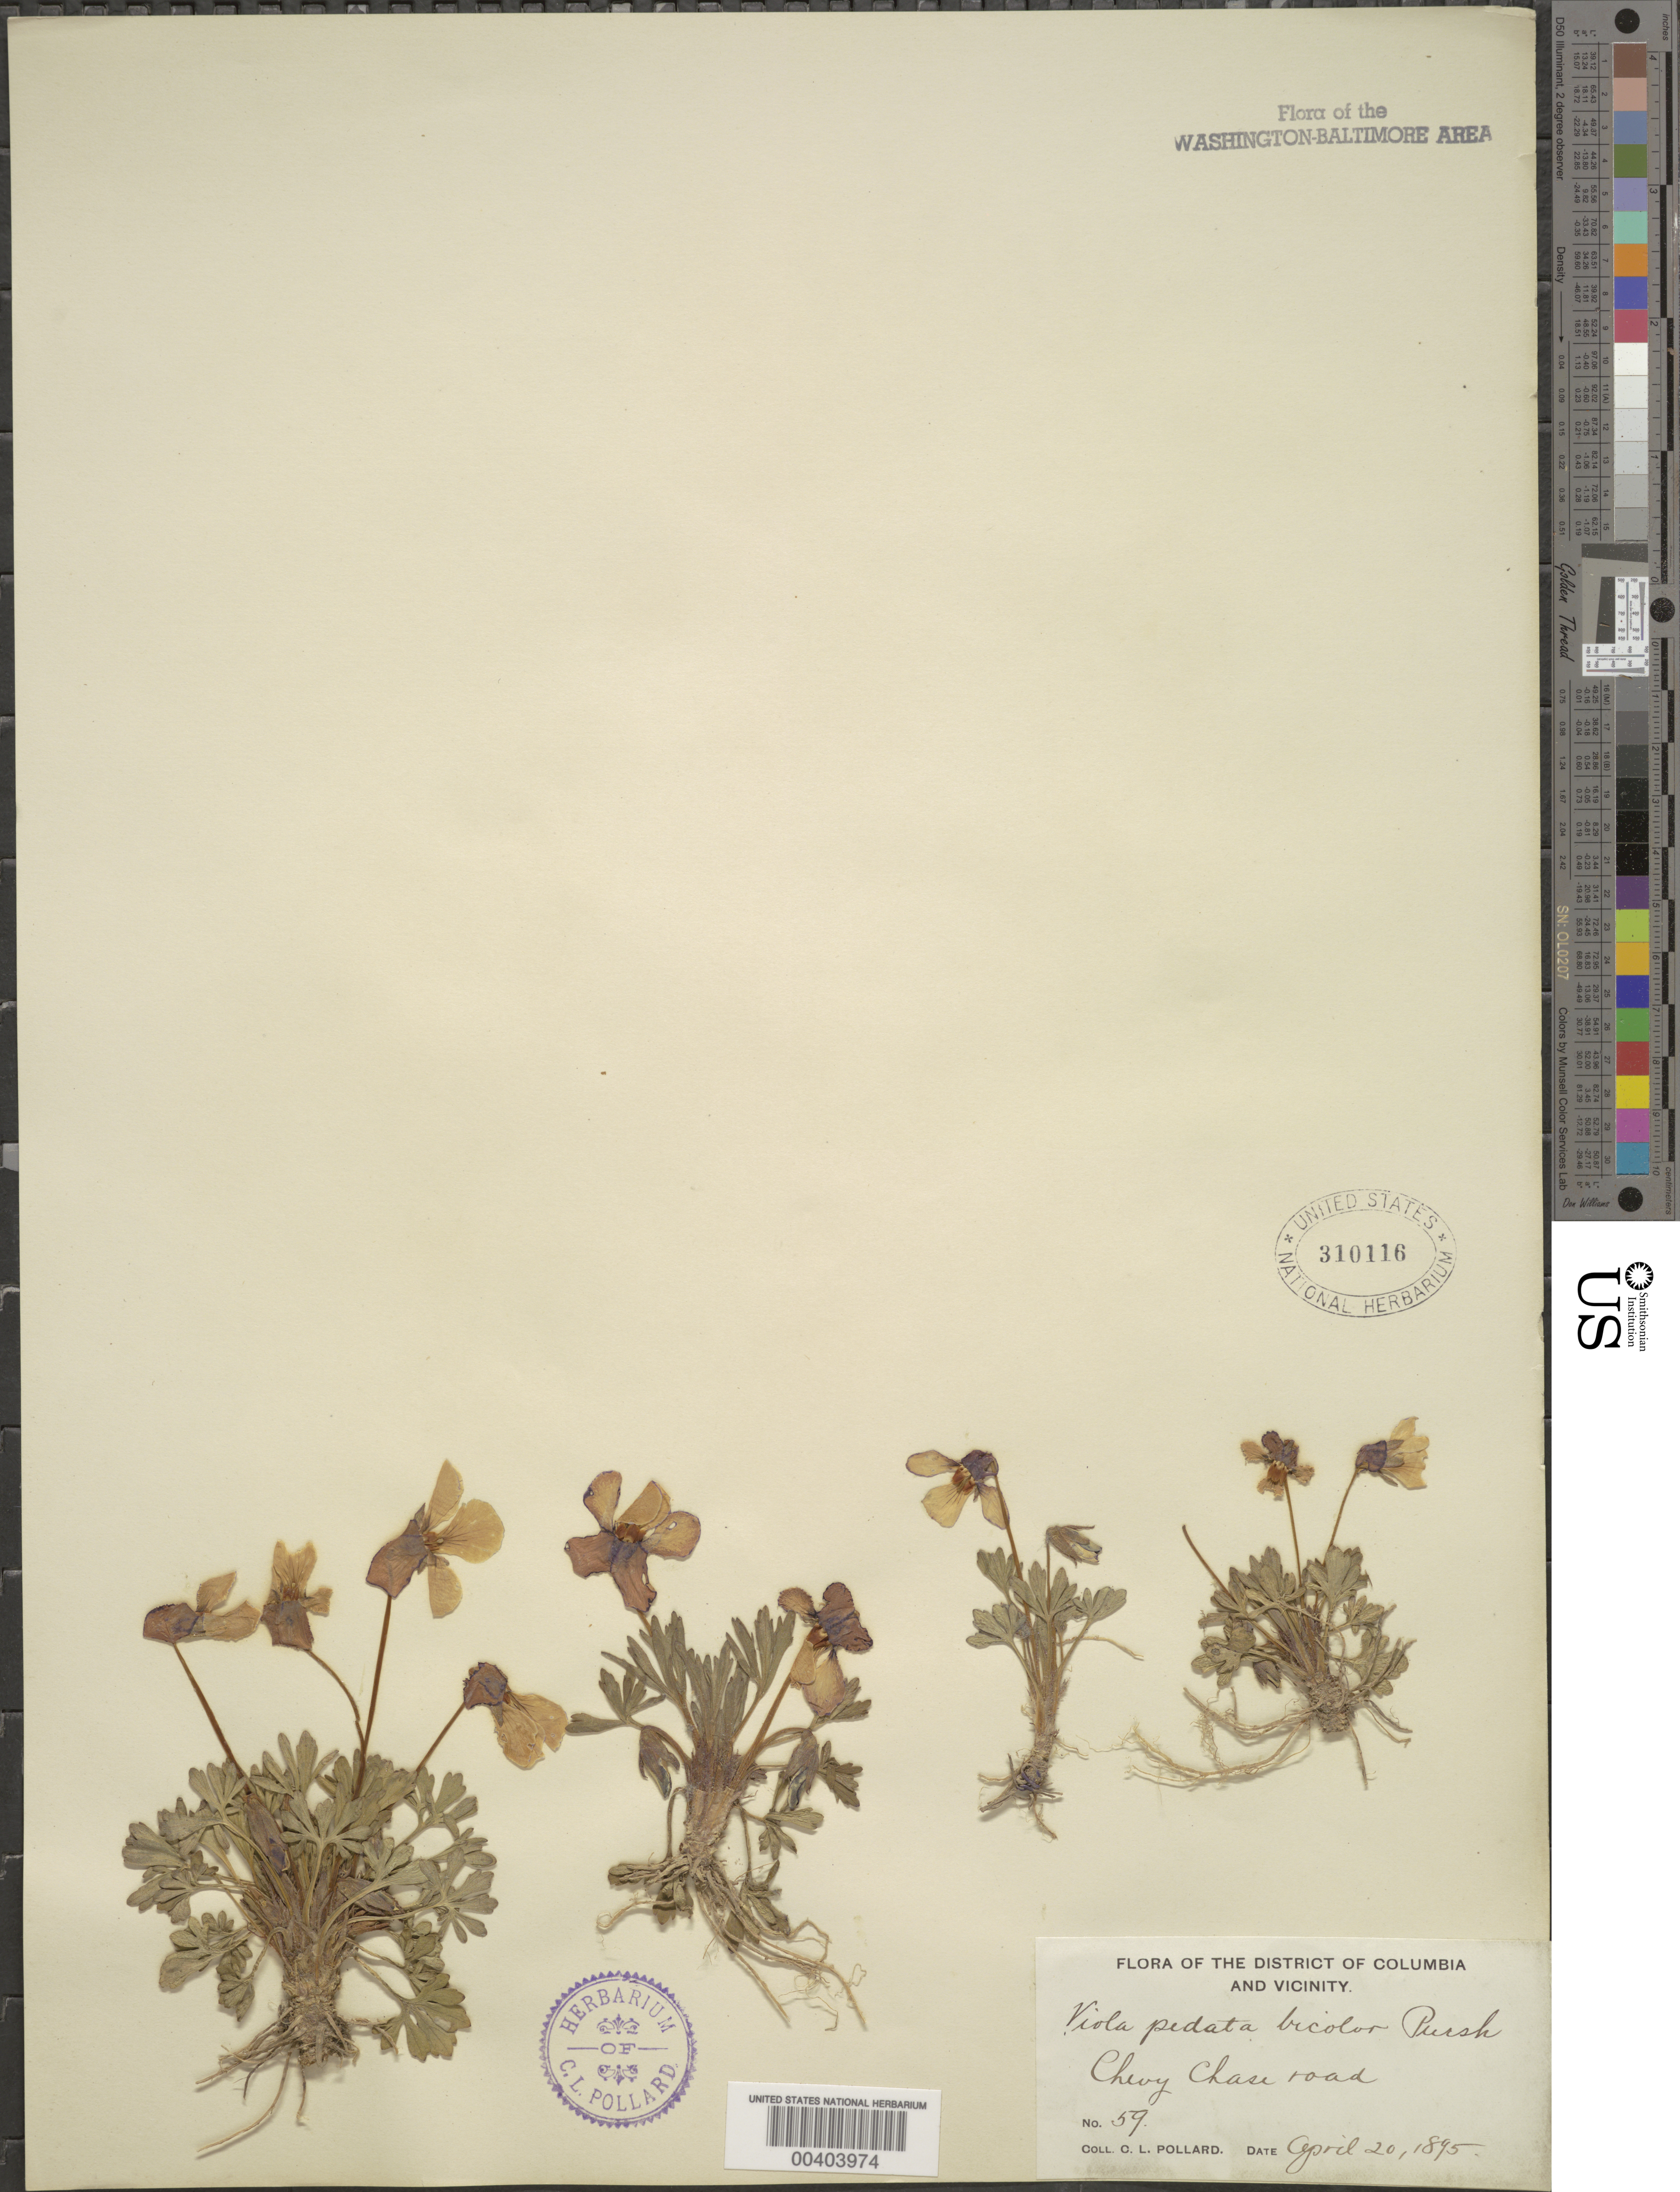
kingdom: Plantae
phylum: Tracheophyta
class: Magnoliopsida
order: Malpighiales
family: Violaceae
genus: Viola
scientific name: Viola pedata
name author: L.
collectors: C. L. Pollard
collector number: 59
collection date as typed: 20 Apr 1895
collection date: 1895-04-20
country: United States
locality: Chevy Chase Road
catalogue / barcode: US 310116